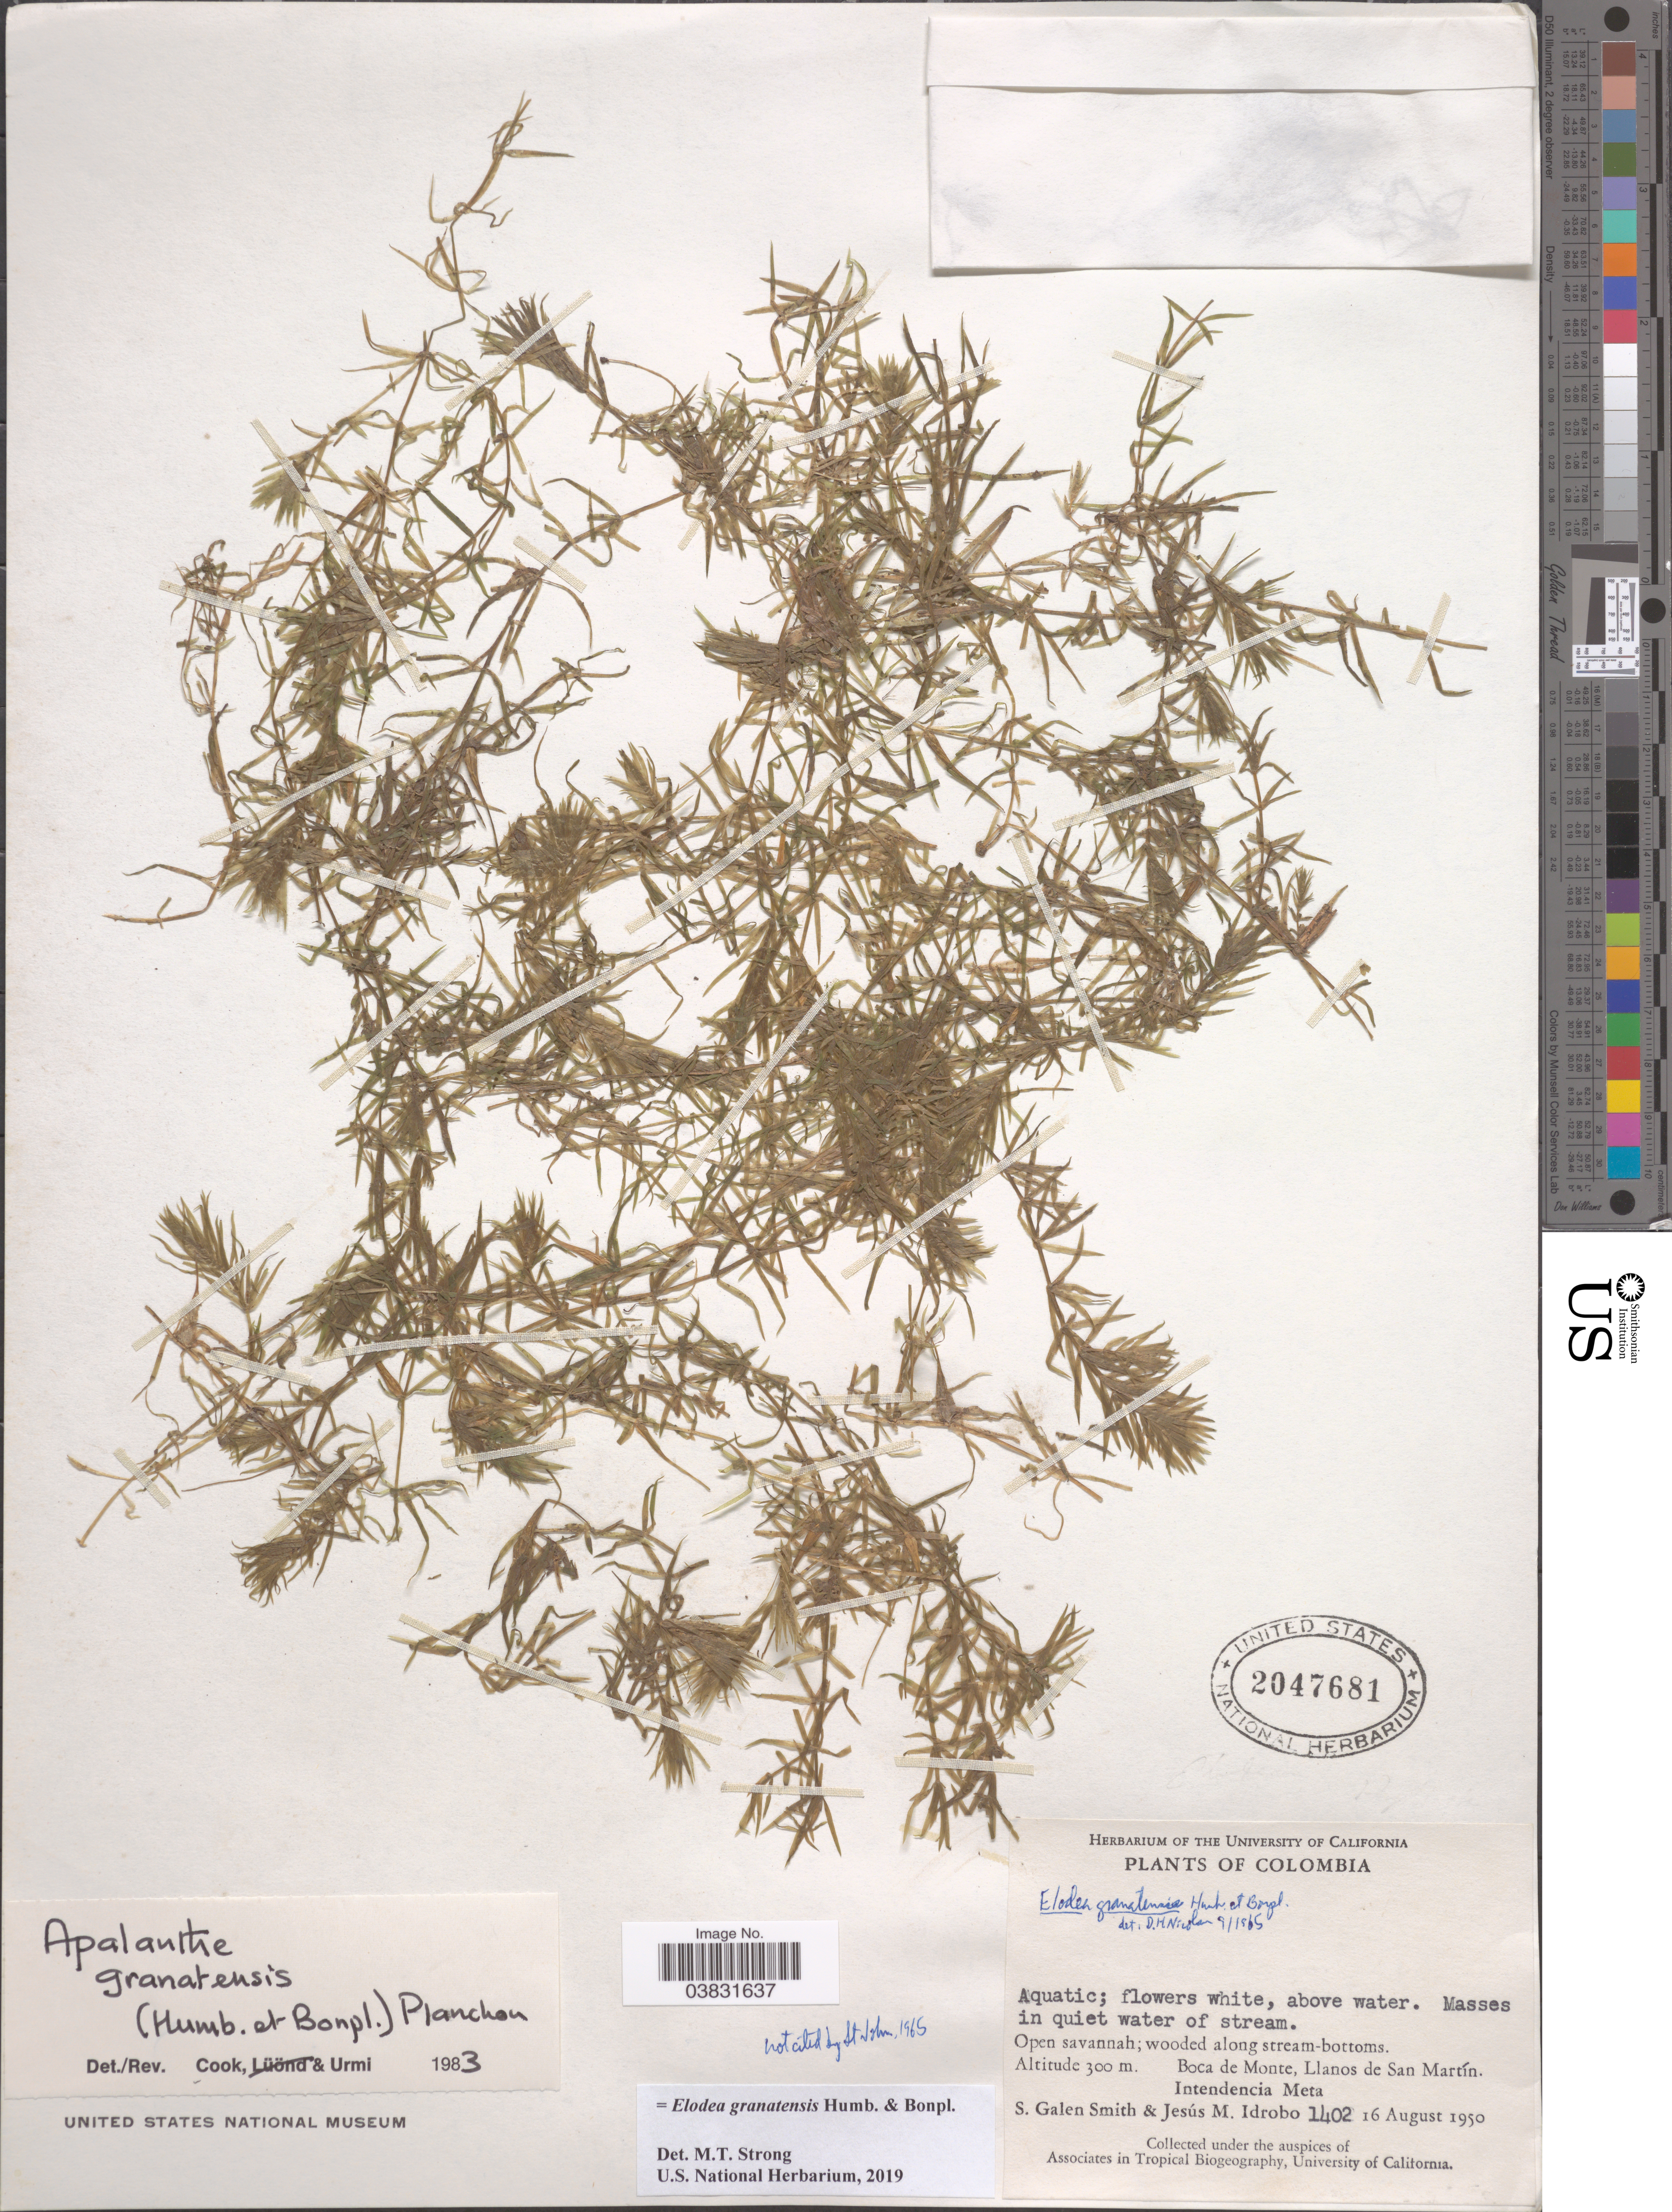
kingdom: Plantae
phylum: Tracheophyta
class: Liliopsida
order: Alismatales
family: Hydrocharitaceae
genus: Elodea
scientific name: Elodea granatensis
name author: Humb. & Bonpl.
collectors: S. G. Smith & J. M. Idrobo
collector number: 1402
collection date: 1950-08-16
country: Colombia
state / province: Meta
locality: Boca de Monte, Llanos de San Martín. Intendencia Meta.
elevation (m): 300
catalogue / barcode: US 2047681